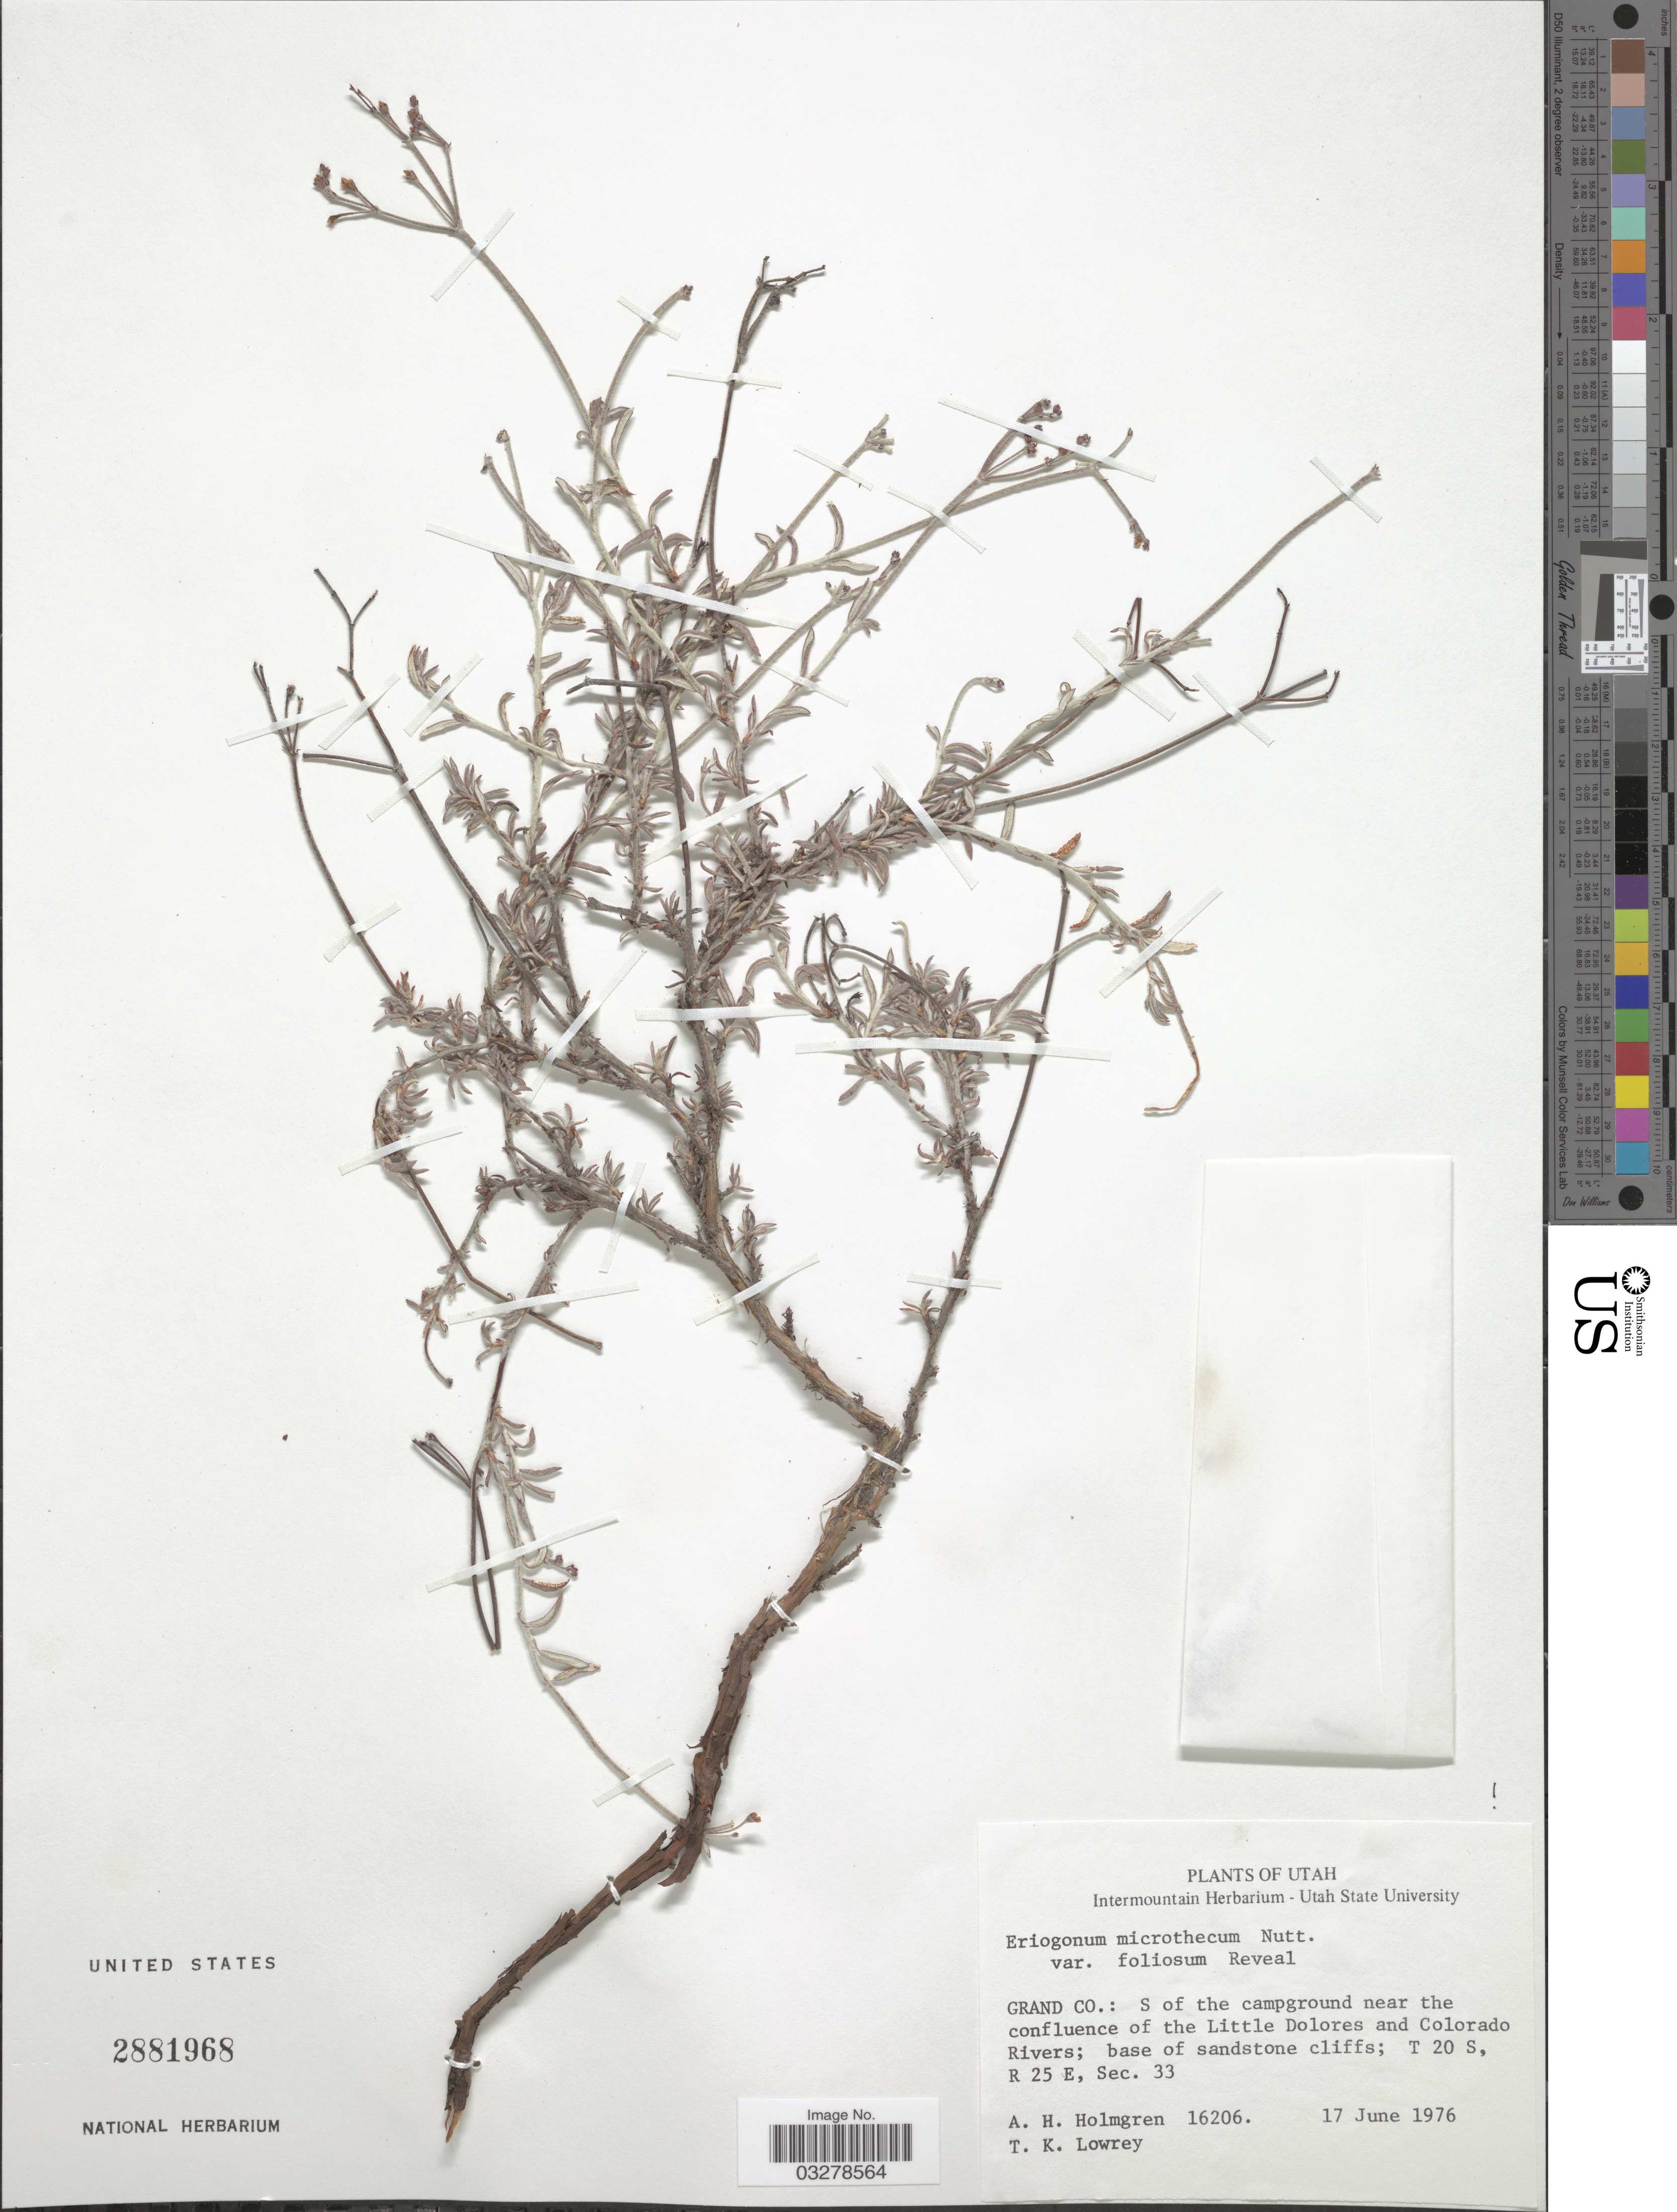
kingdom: Plantae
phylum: Tracheophyta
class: Magnoliopsida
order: Caryophyllales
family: Polygonaceae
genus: Eriogonum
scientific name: Eriogonum microtheca var. foliosum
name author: (Torr. & A. Gray) Reveal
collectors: A. H. Holmgren & T. Lowrey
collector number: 16206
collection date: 1976-06-17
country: United States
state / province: Utah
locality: Grand Co.: S of the campground near the confluence of the Little Dolores and Colorado Rivers; base of sandstone cliffs; T 20 S, R 25 E, Sec. 33.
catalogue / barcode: US 2881968